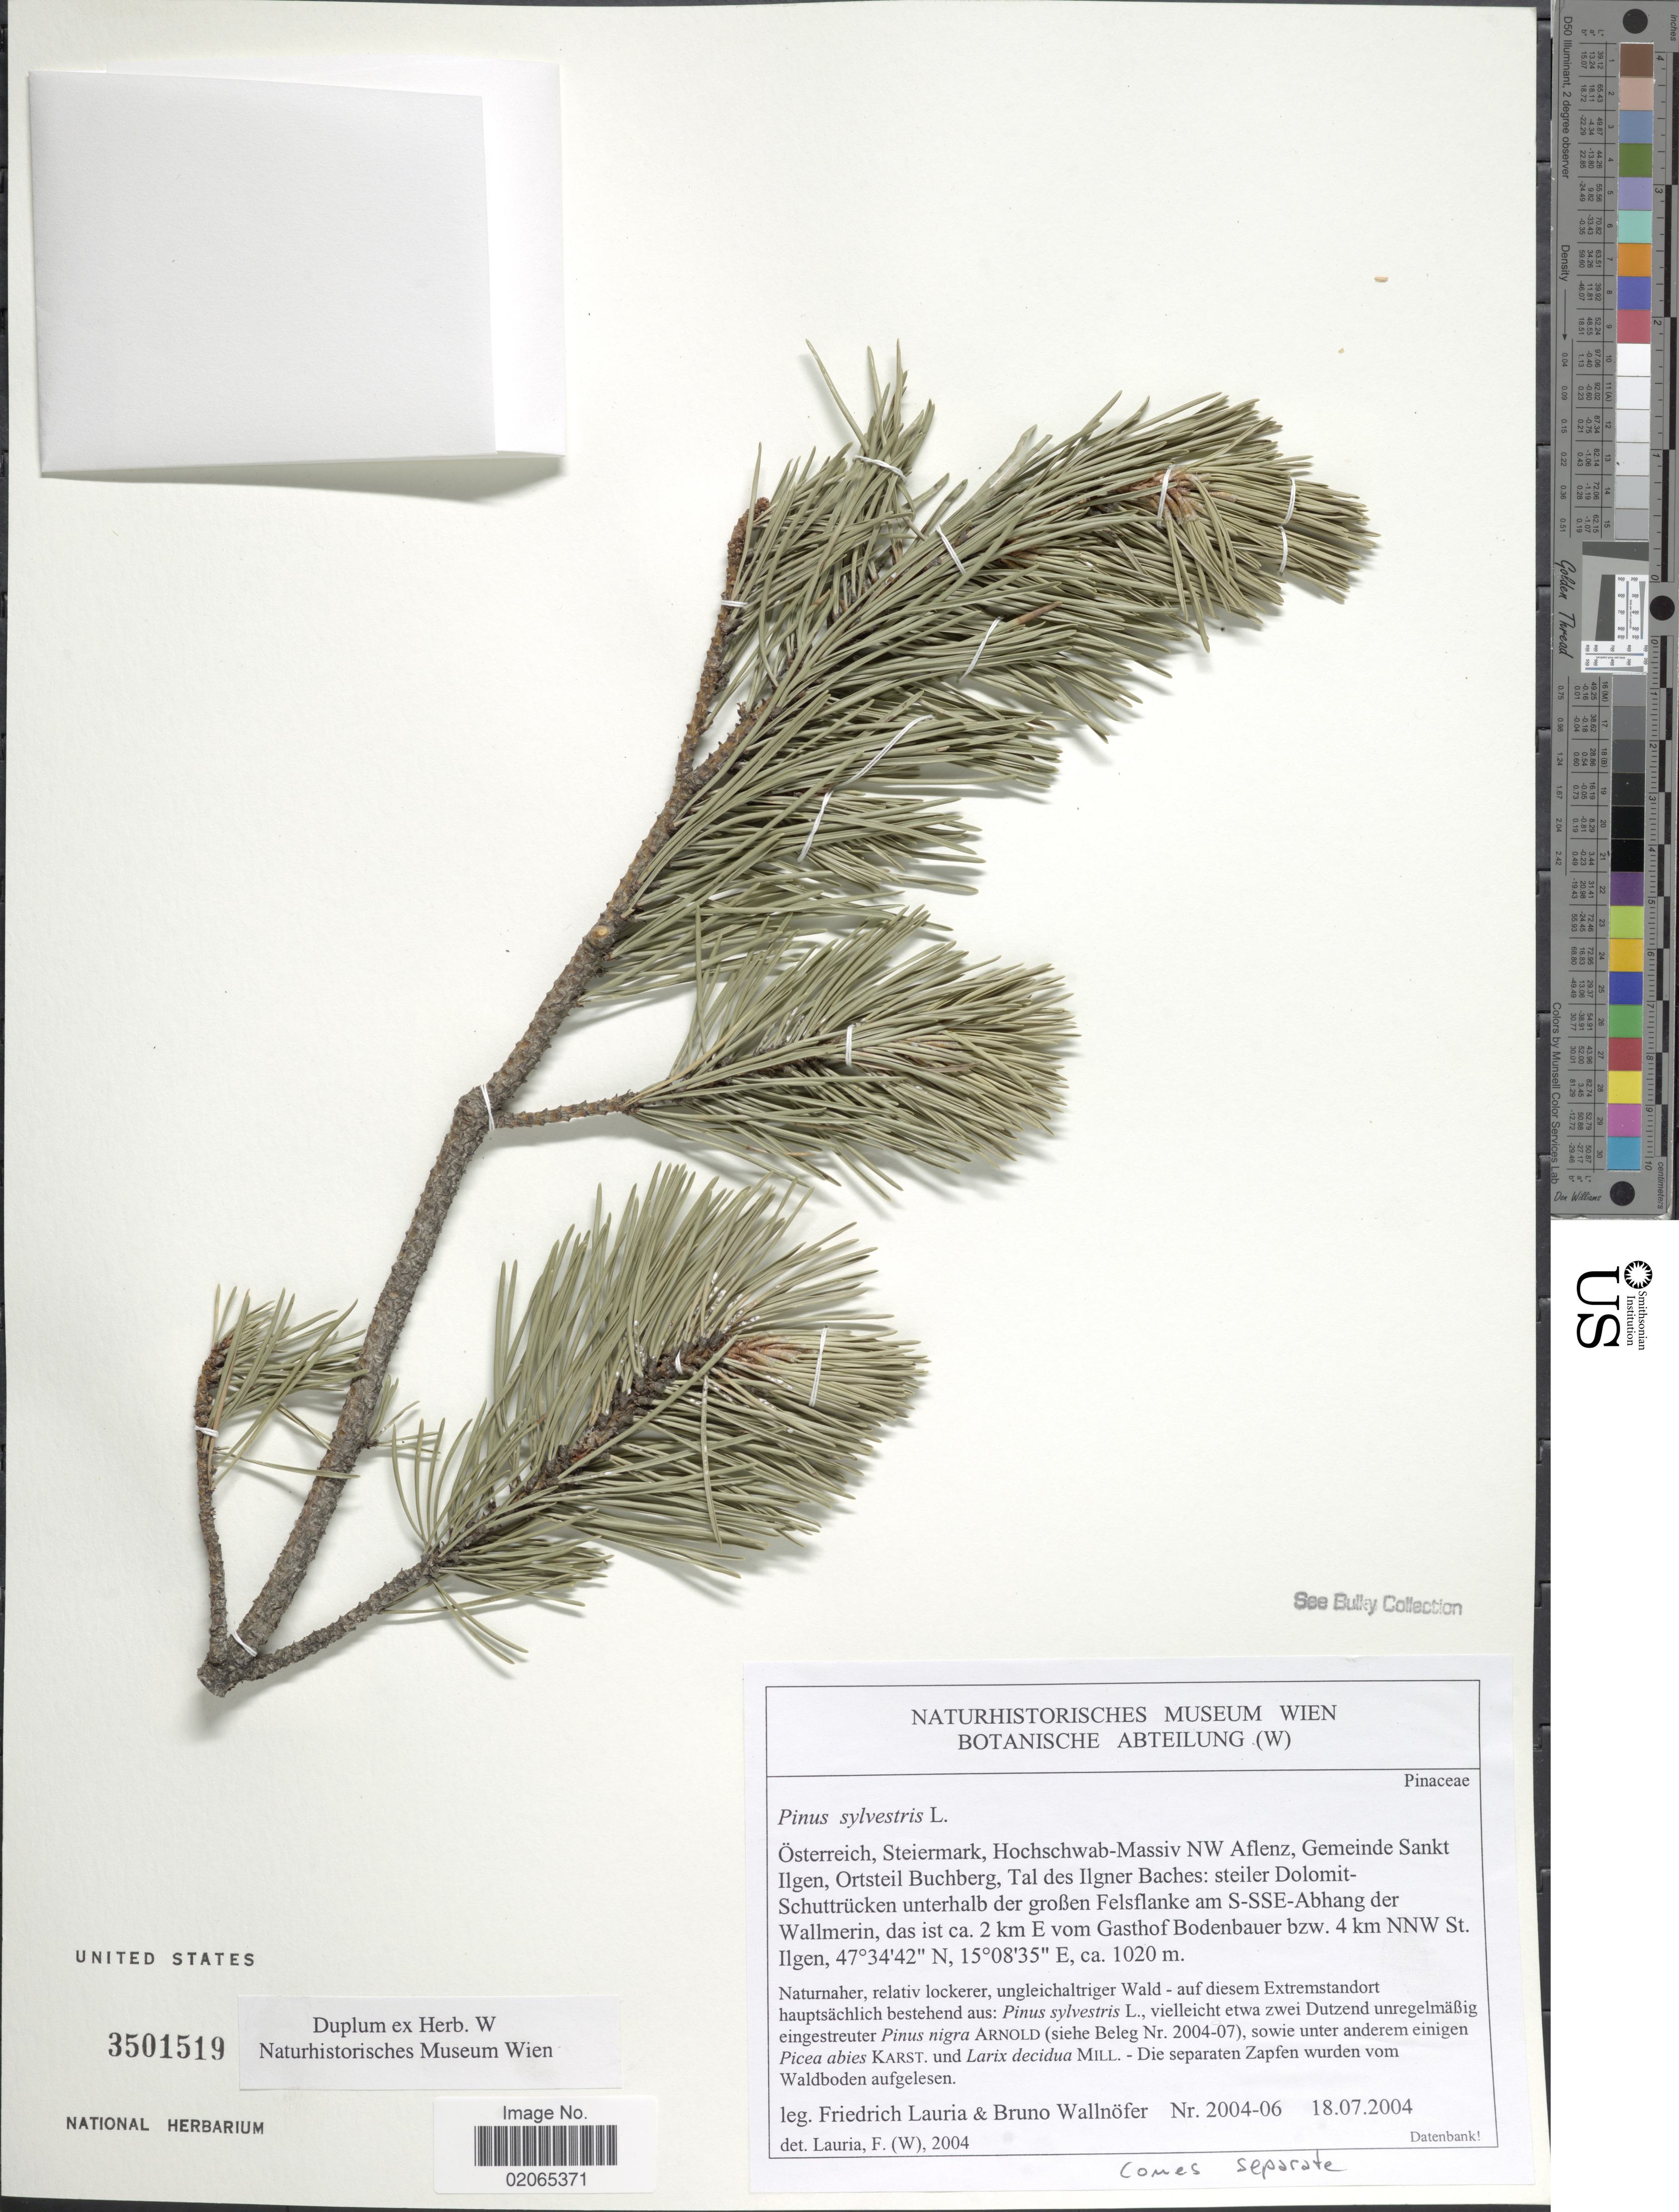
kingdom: Plantae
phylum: Tracheophyta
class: Pinopsida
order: Pinales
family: Pinaceae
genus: Pinus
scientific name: Pinus sylvestris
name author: L.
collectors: F. Lauria & B. Wallnöfer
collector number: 2004-06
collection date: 2004-07-18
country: Austria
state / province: Steiermark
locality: Österreich, Steiermark, Hochschwab-Massiv NW Aflenz, Gemeinde Sankt Ilgen, Ortsteil Buchberg, Tal des Ilgner Baches: steiler Dolomit-Schuttrücken unterhalb der großen Felsflanke am S-SSE-Abhang der Wallmerin, das ist ca. 2 km E vom Gasthof Bodenbauer bzw. 4 km NNW St. Ilgen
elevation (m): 1020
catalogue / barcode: US 3501519